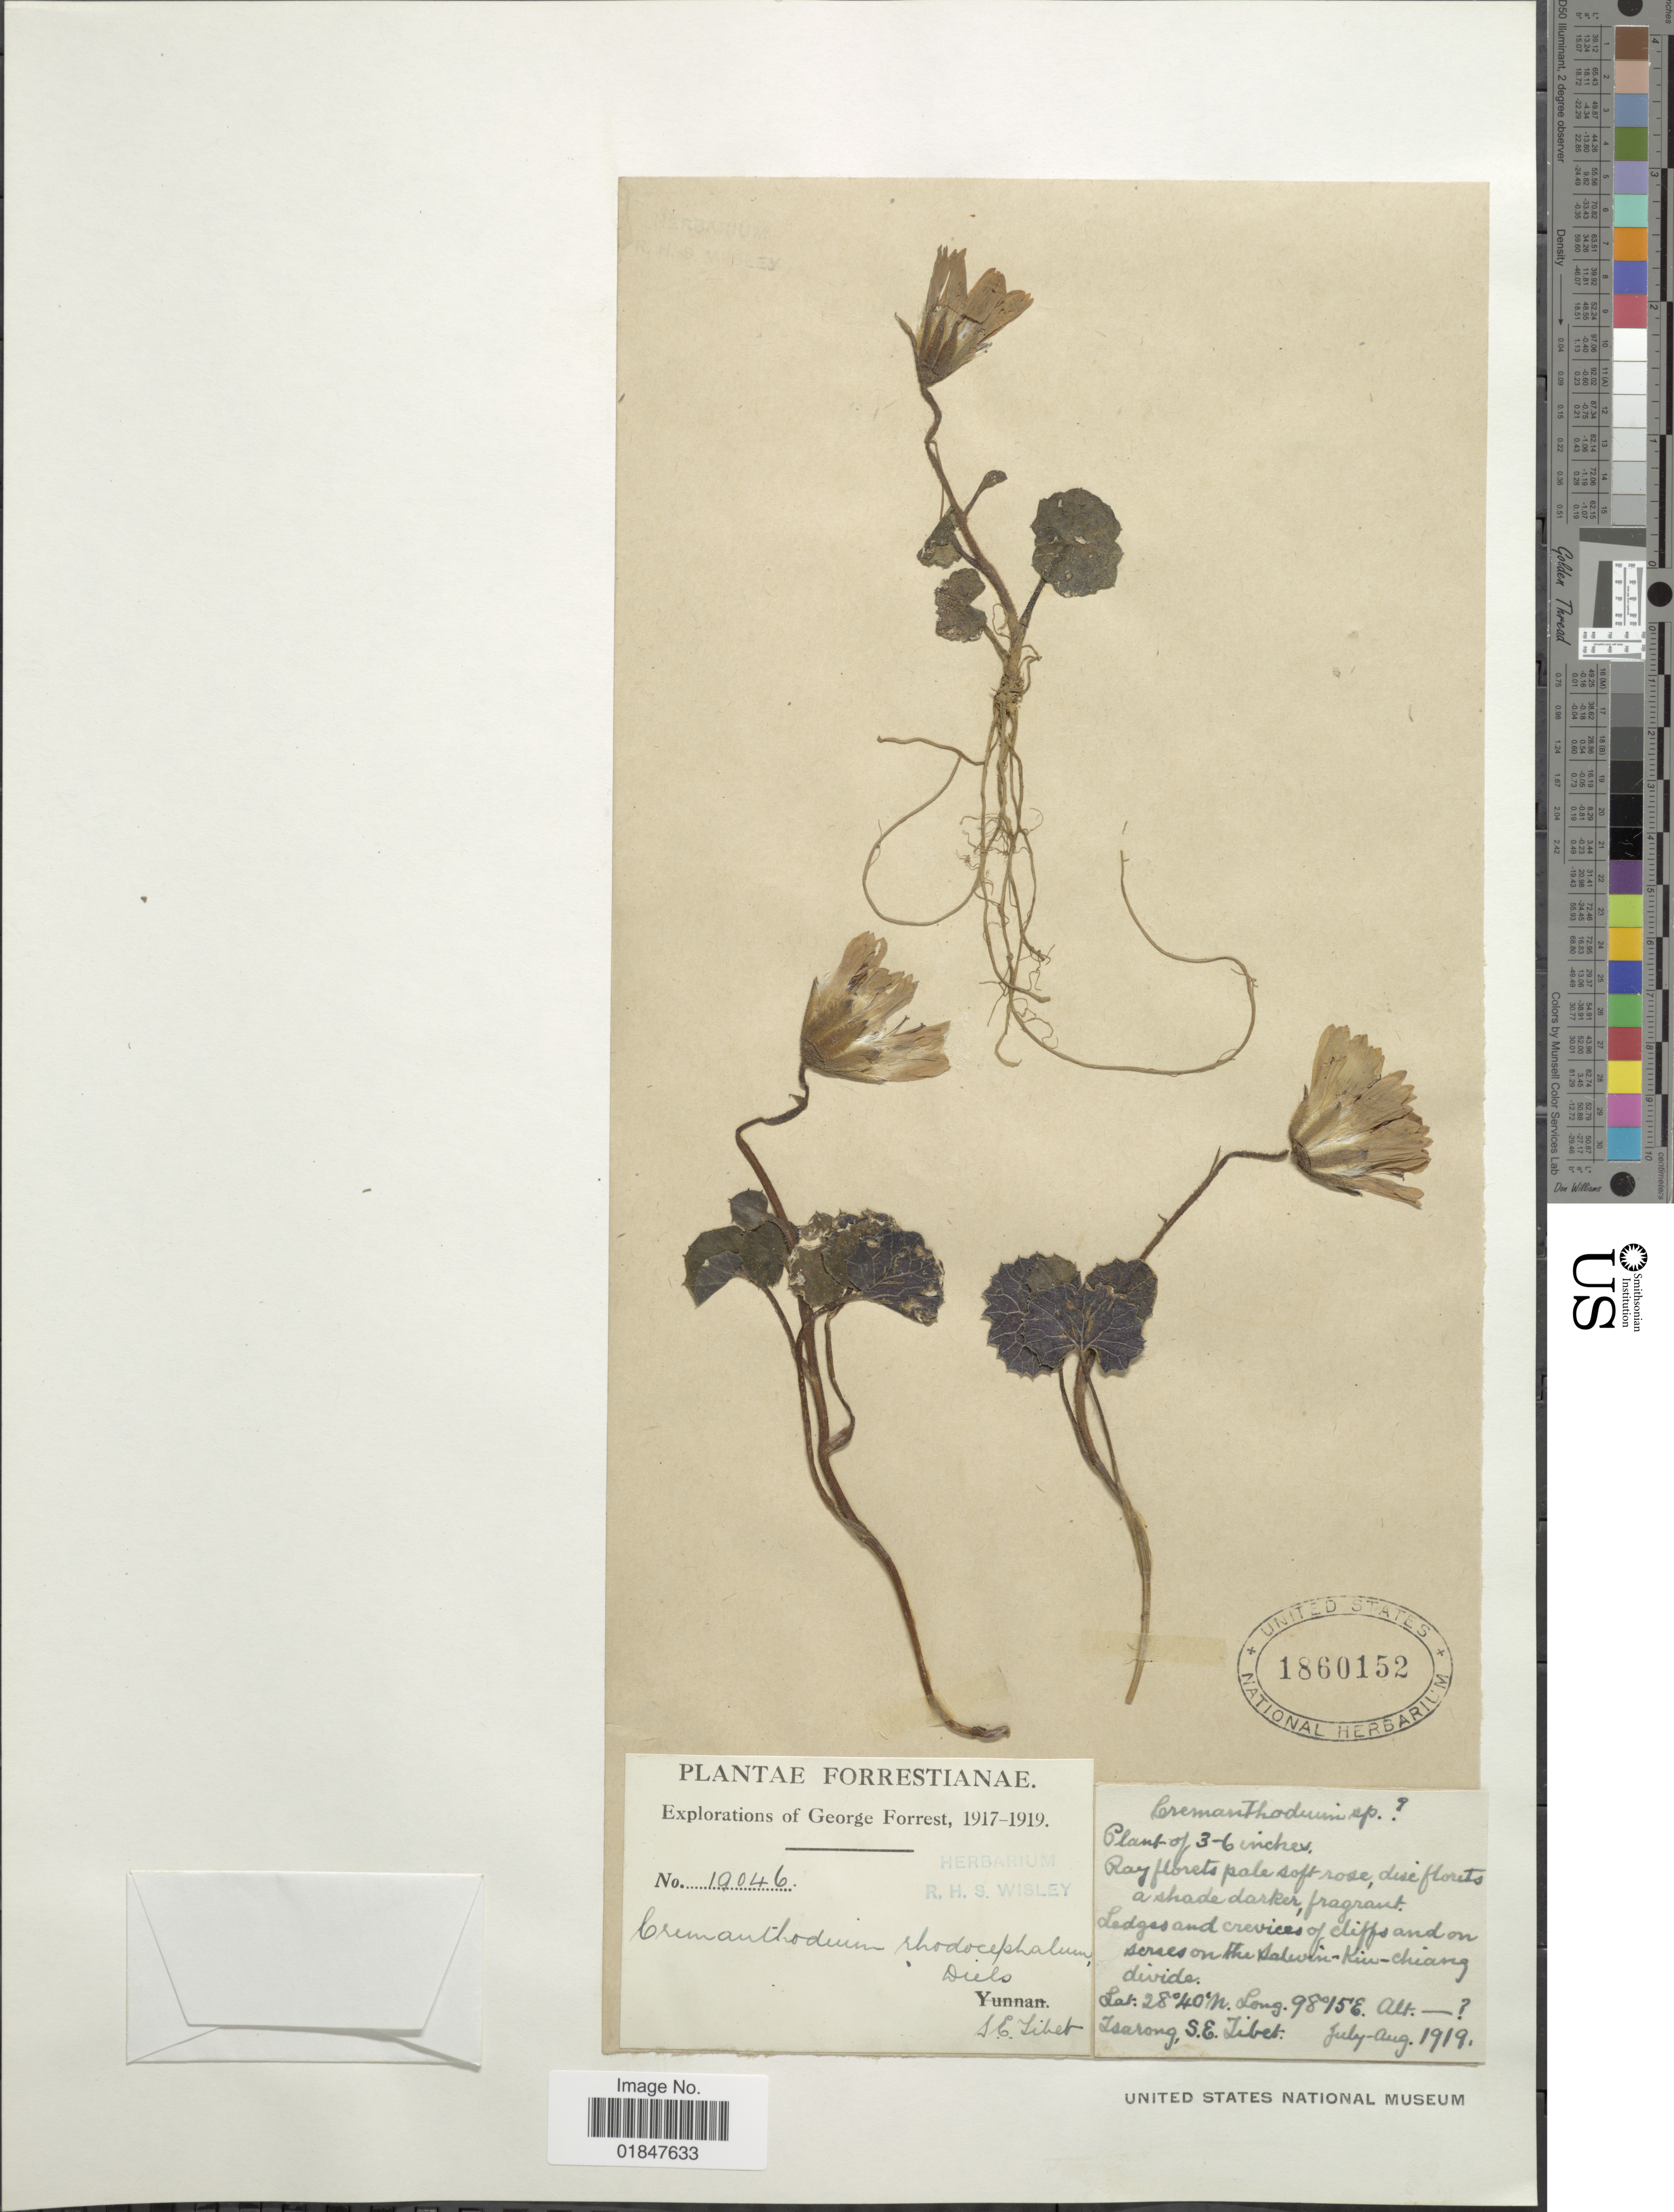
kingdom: Plantae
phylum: Tracheophyta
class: Magnoliopsida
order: Asterales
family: Asteraceae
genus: Cremanthodium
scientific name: Cremanthodium rhodocephalum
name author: Diels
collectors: G. Forrest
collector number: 19046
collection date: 1919-07/1919-08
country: China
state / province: Xizang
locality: Ledges on the Salvin-Kiu-Chiang divide [interpreted], Isarong, S.E. Tibet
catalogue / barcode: US 1860152